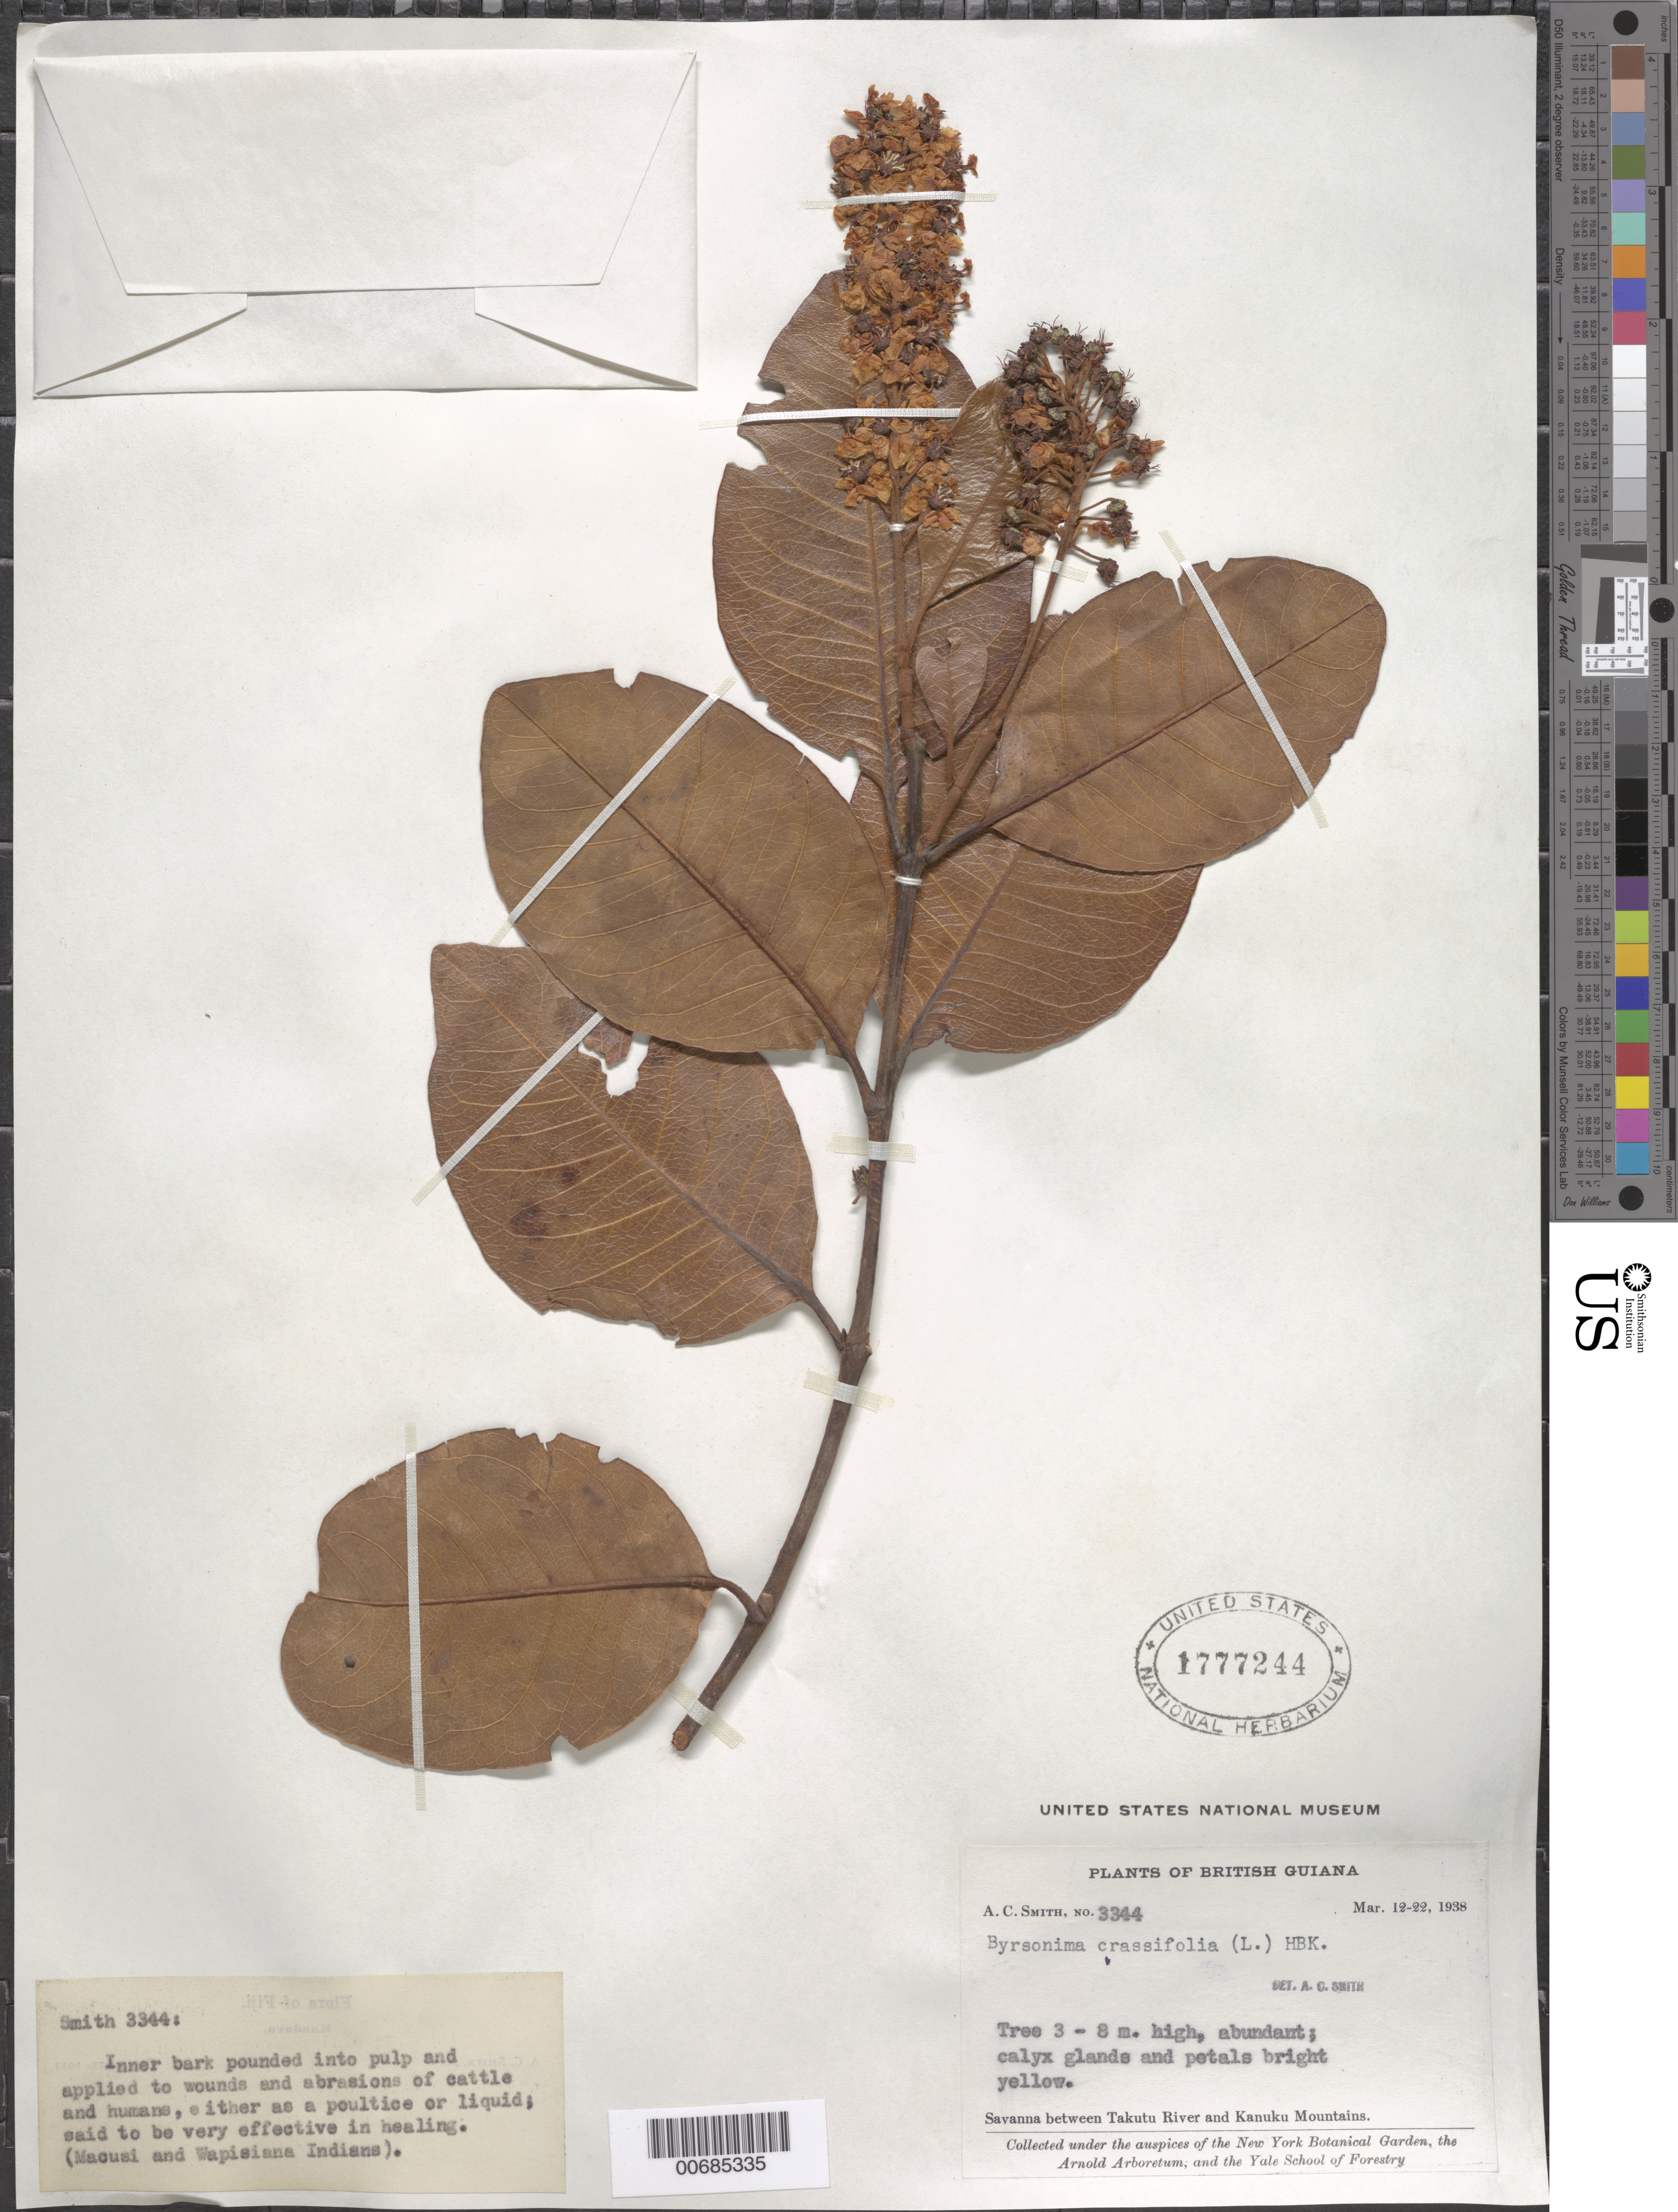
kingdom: Plantae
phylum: Tracheophyta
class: Magnoliopsida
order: Malpighiales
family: Malpighiaceae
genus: Byrsonima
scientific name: Byrsonima crassifolia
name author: (L.) Kunth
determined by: Smith, A. C.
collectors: A. C. Smith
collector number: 3344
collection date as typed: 12-Mar-38 to 22-Mar-38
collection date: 1938-03-12/1938-03-22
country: Guyana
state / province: U. Takutu-U. Essequibo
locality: Kanuku Mts., savanna betw. mts. and Takutu R.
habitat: Savanna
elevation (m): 200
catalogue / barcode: US 1777244